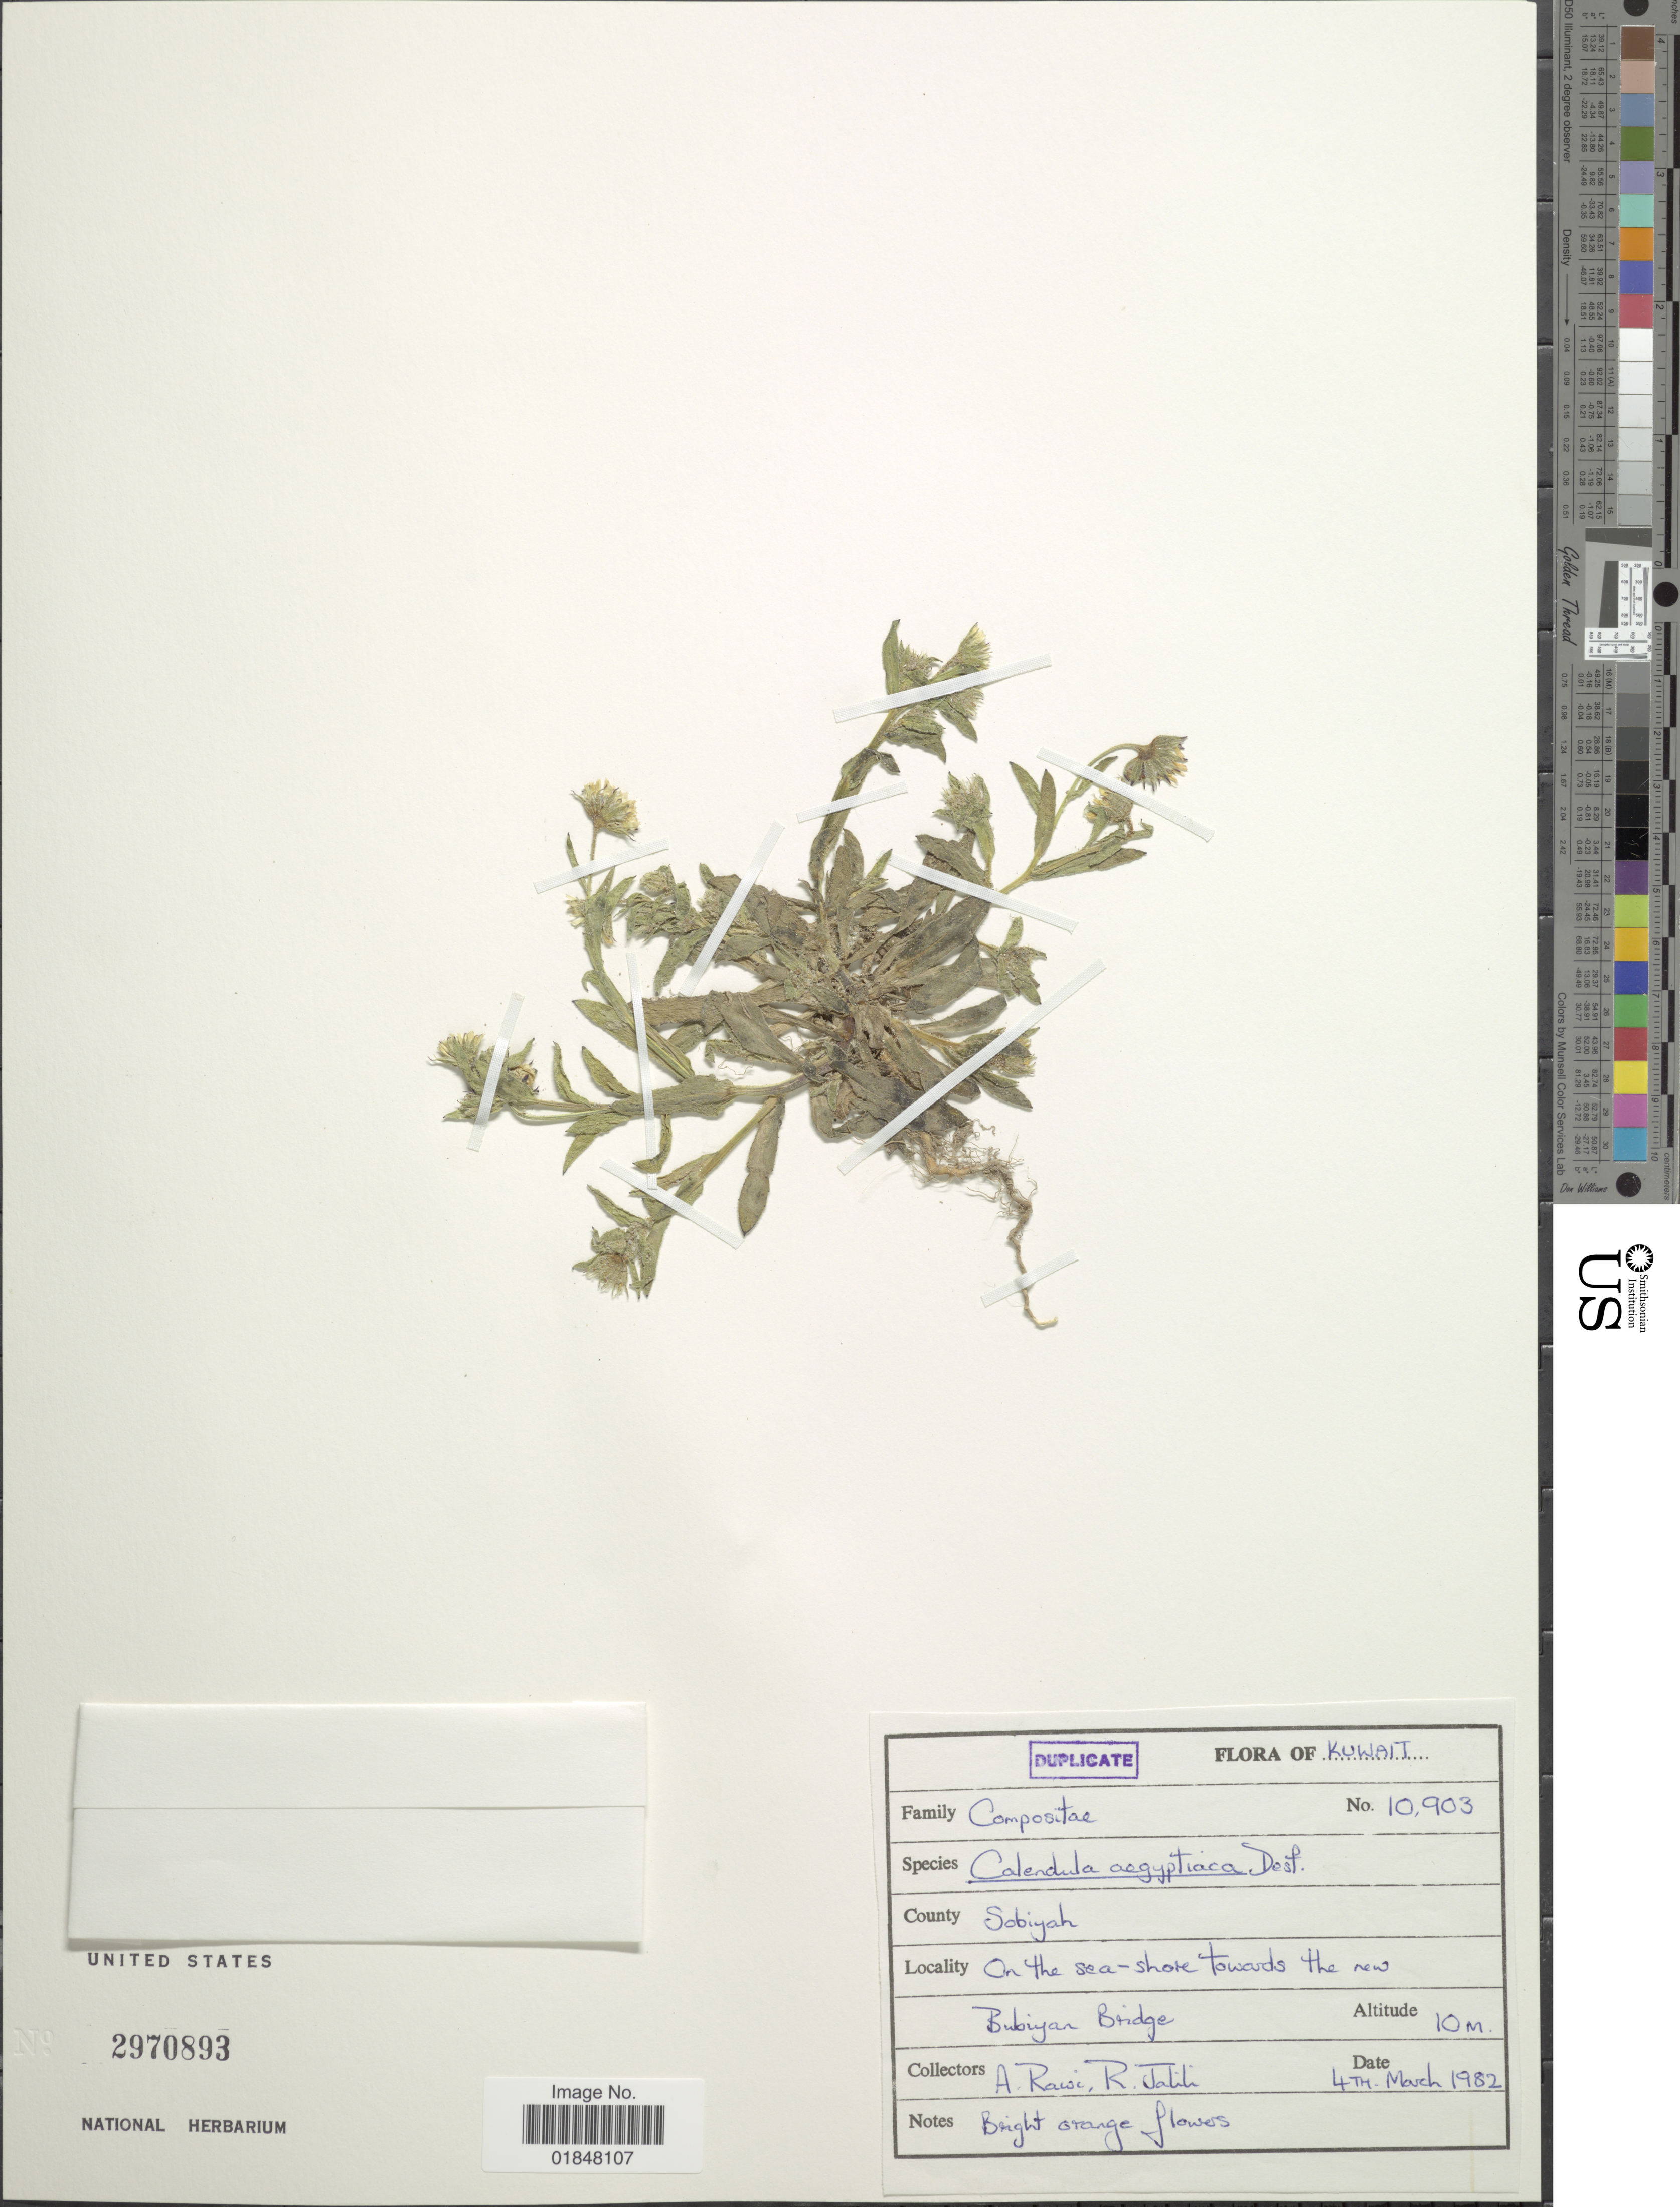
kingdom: Plantae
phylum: Tracheophyta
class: Magnoliopsida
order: Asterales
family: Asteraceae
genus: Calendula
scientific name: Calendula arvensis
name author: L.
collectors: A. Rawi & R. Jalili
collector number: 10903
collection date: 1982-03-04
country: Kuwait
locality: County Sobiyah, On the sea-shore towards the new Bubiyan Bridge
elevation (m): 10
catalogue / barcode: US 2970893